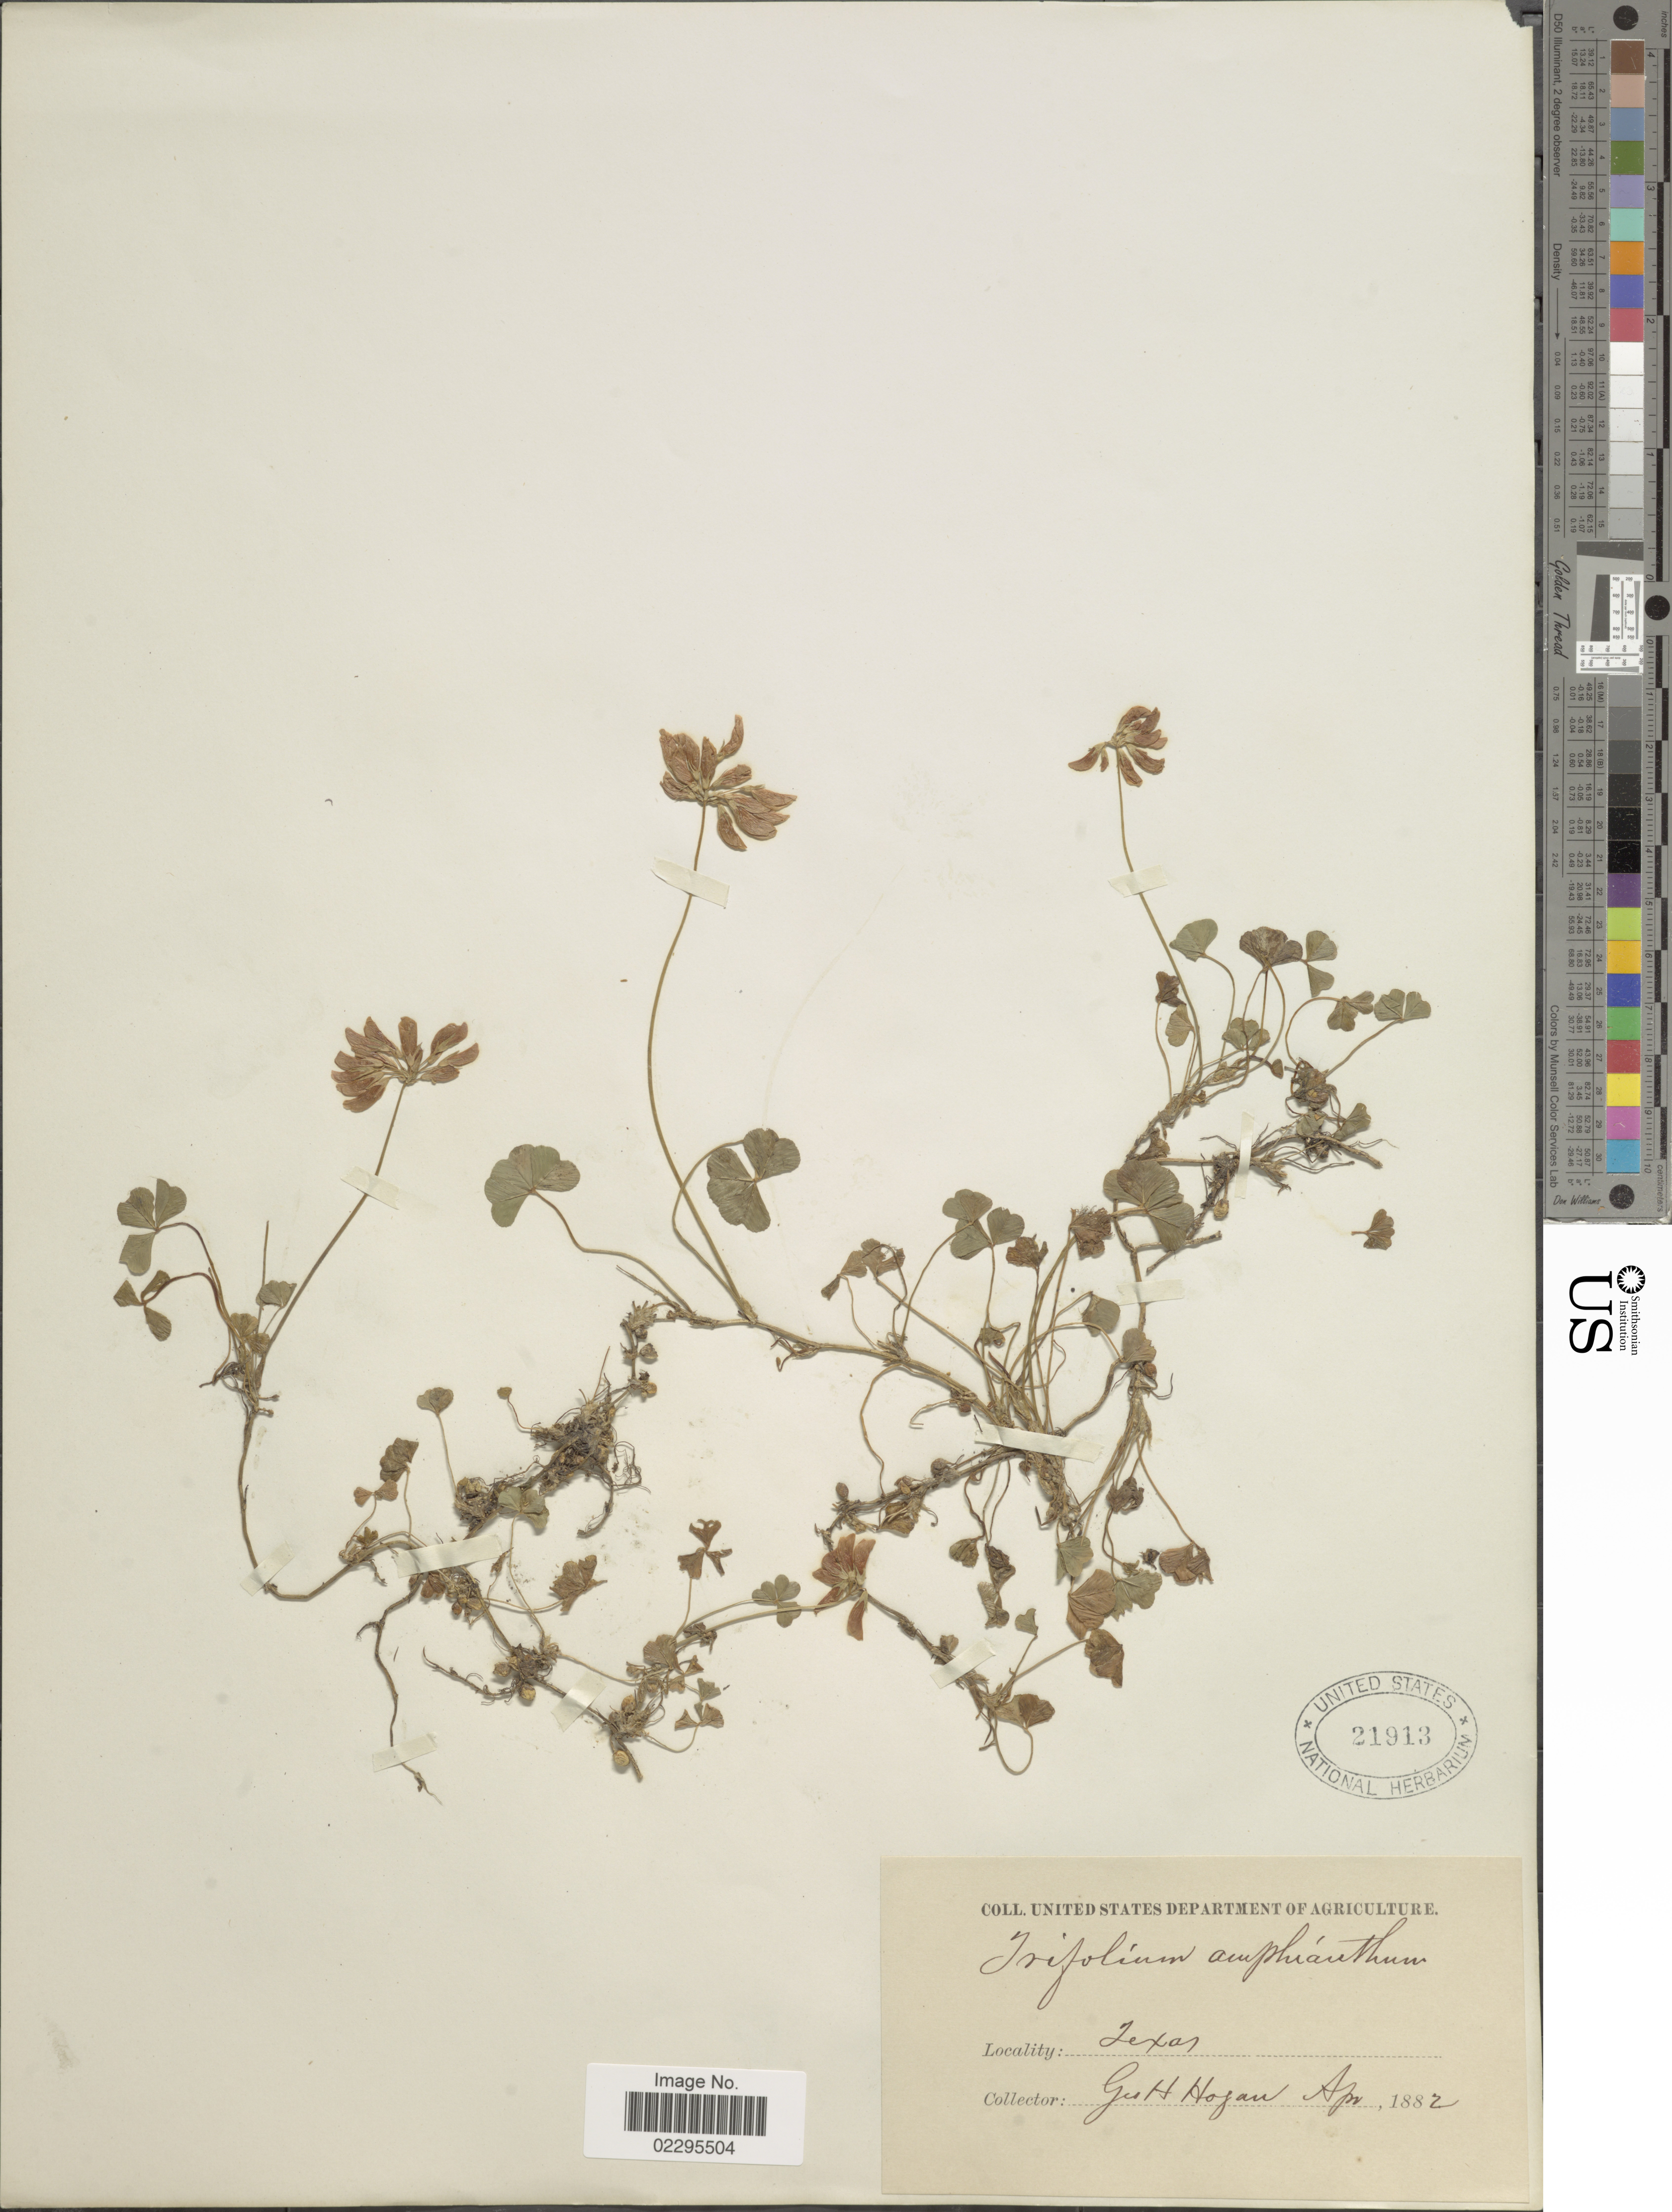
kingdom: Plantae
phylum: Tracheophyta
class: Magnoliopsida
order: Fabales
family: Fabaceae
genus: Trifolium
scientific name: Trifolium amphianthum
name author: Torr. & A. Gray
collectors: G. Hogan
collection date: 1882-04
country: United States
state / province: Texas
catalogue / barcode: US 21913